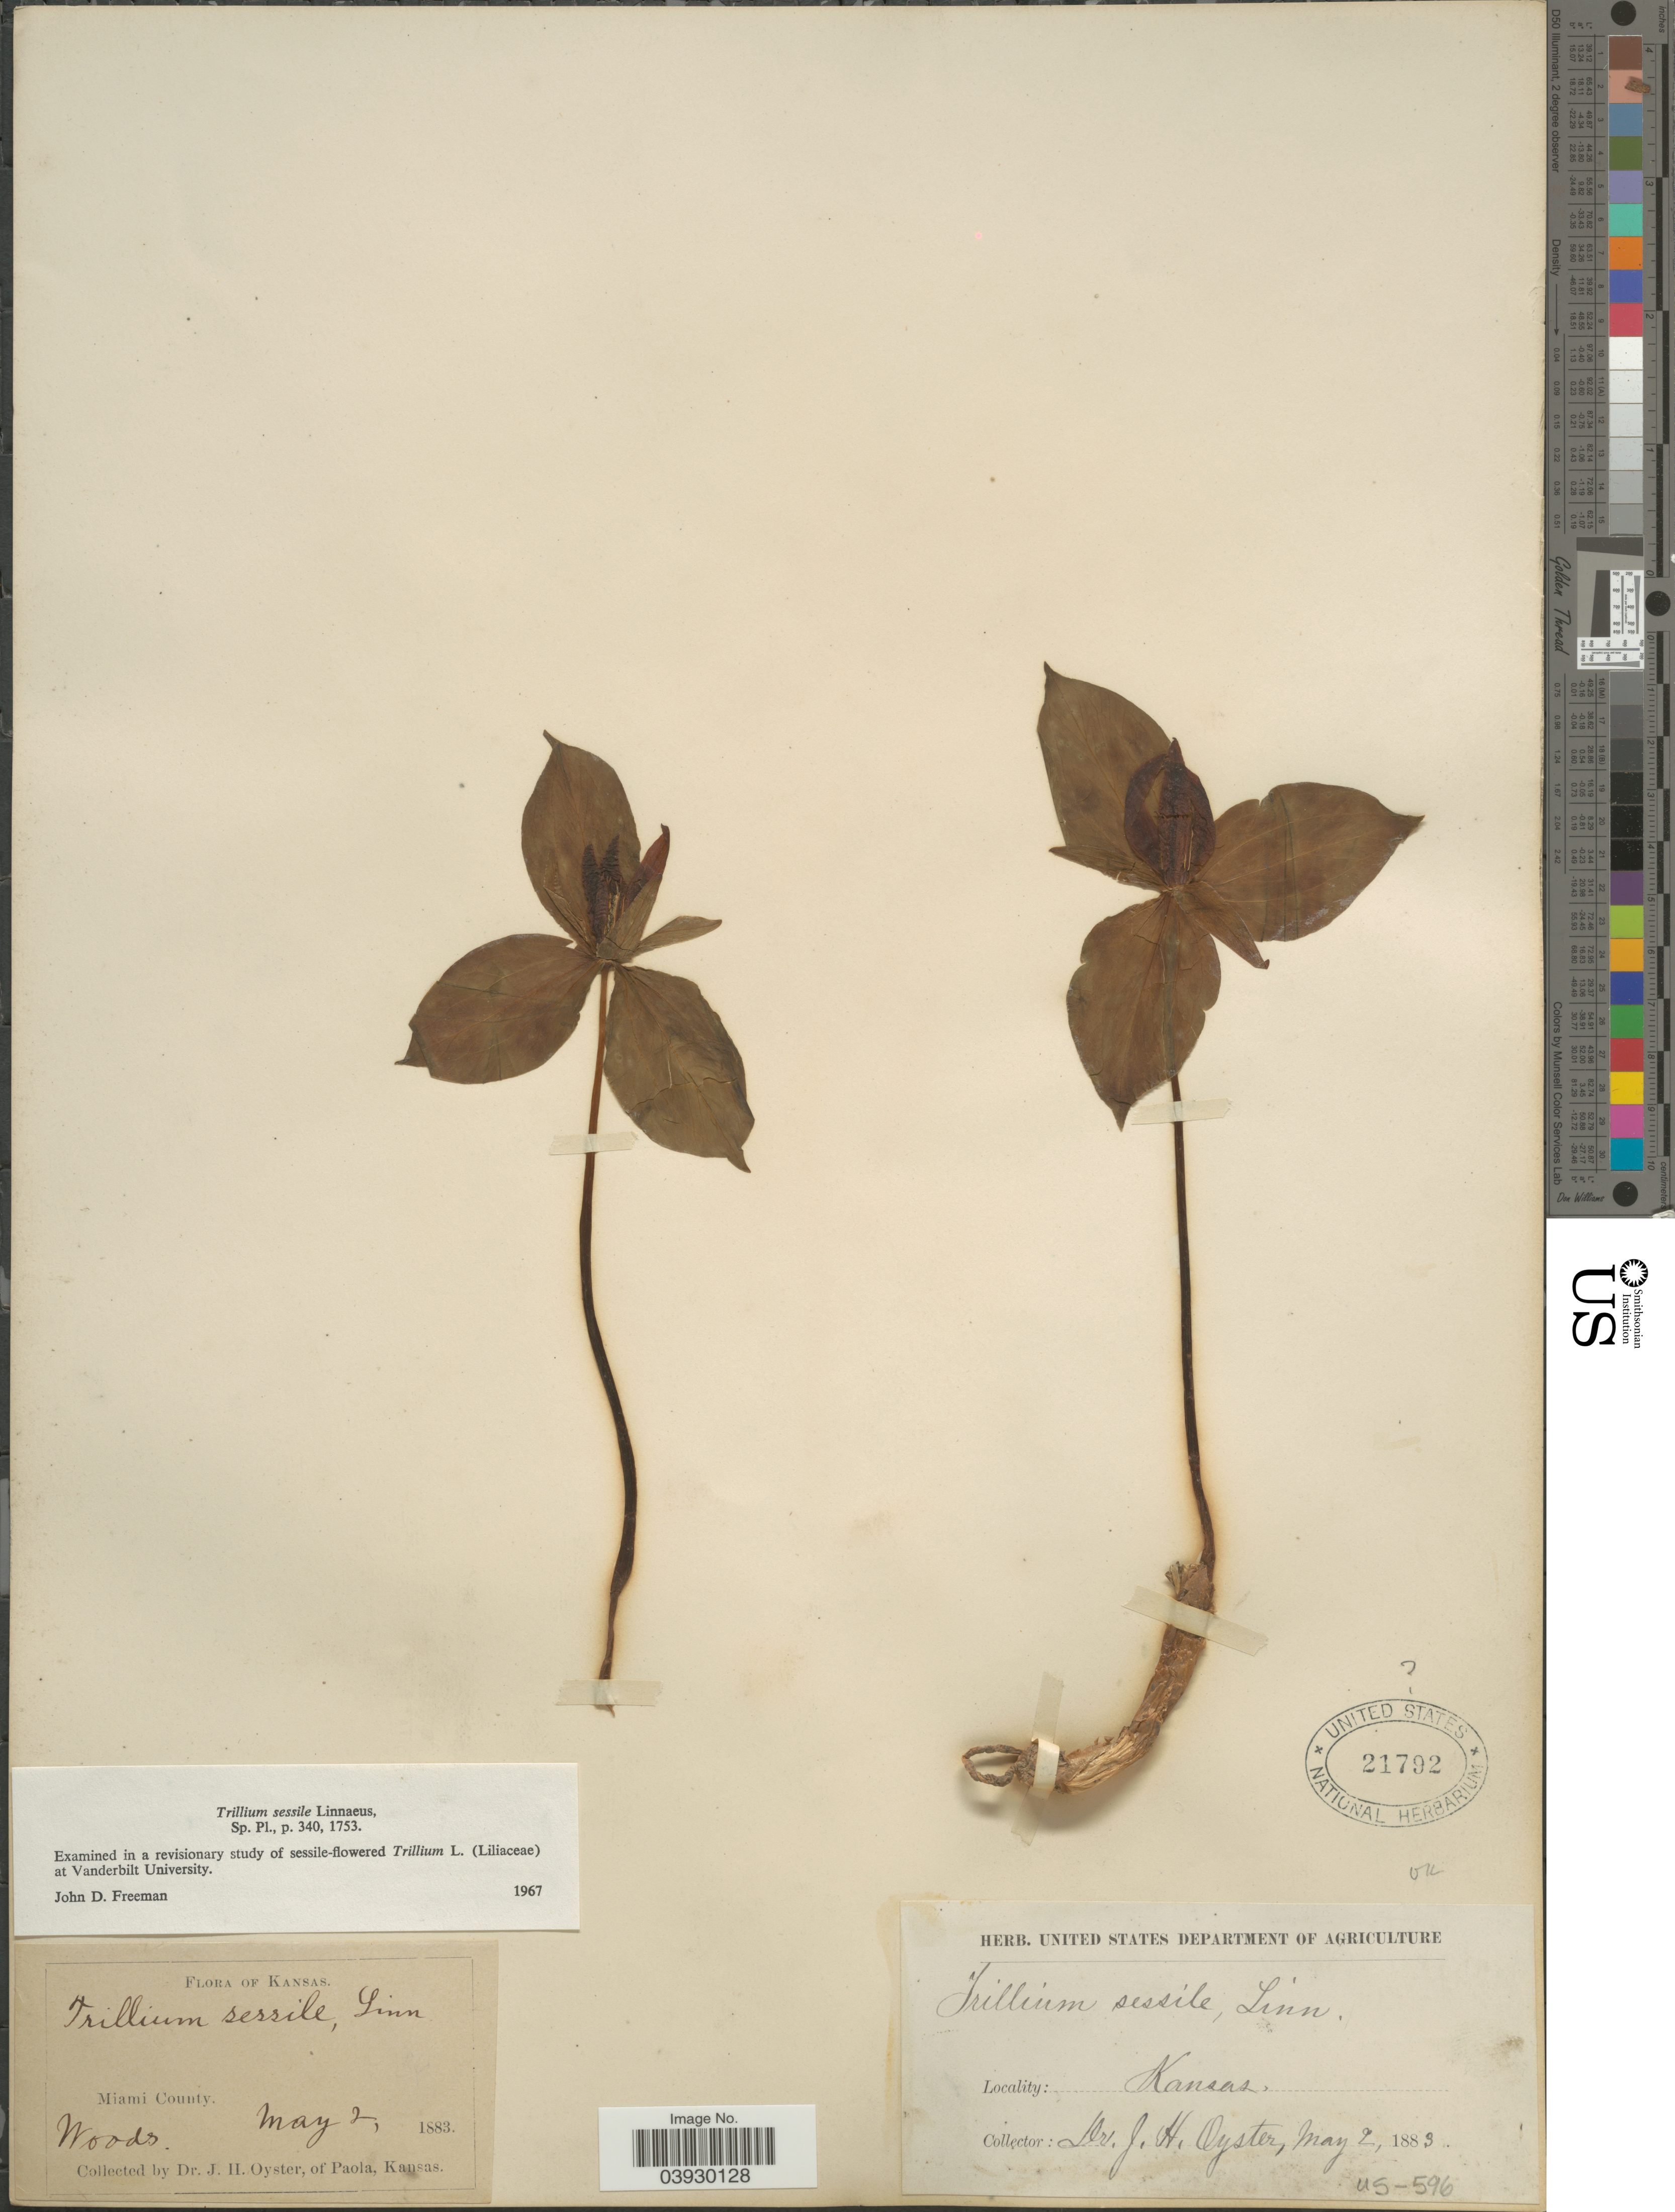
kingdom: Plantae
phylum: Tracheophyta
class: Liliopsida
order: Liliales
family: Melanthiaceae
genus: Trillium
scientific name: Trillium sessile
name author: L.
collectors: J. H. Oyster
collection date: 1883-05-02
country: United States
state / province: Kansas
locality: Miami County.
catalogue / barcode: US 21792